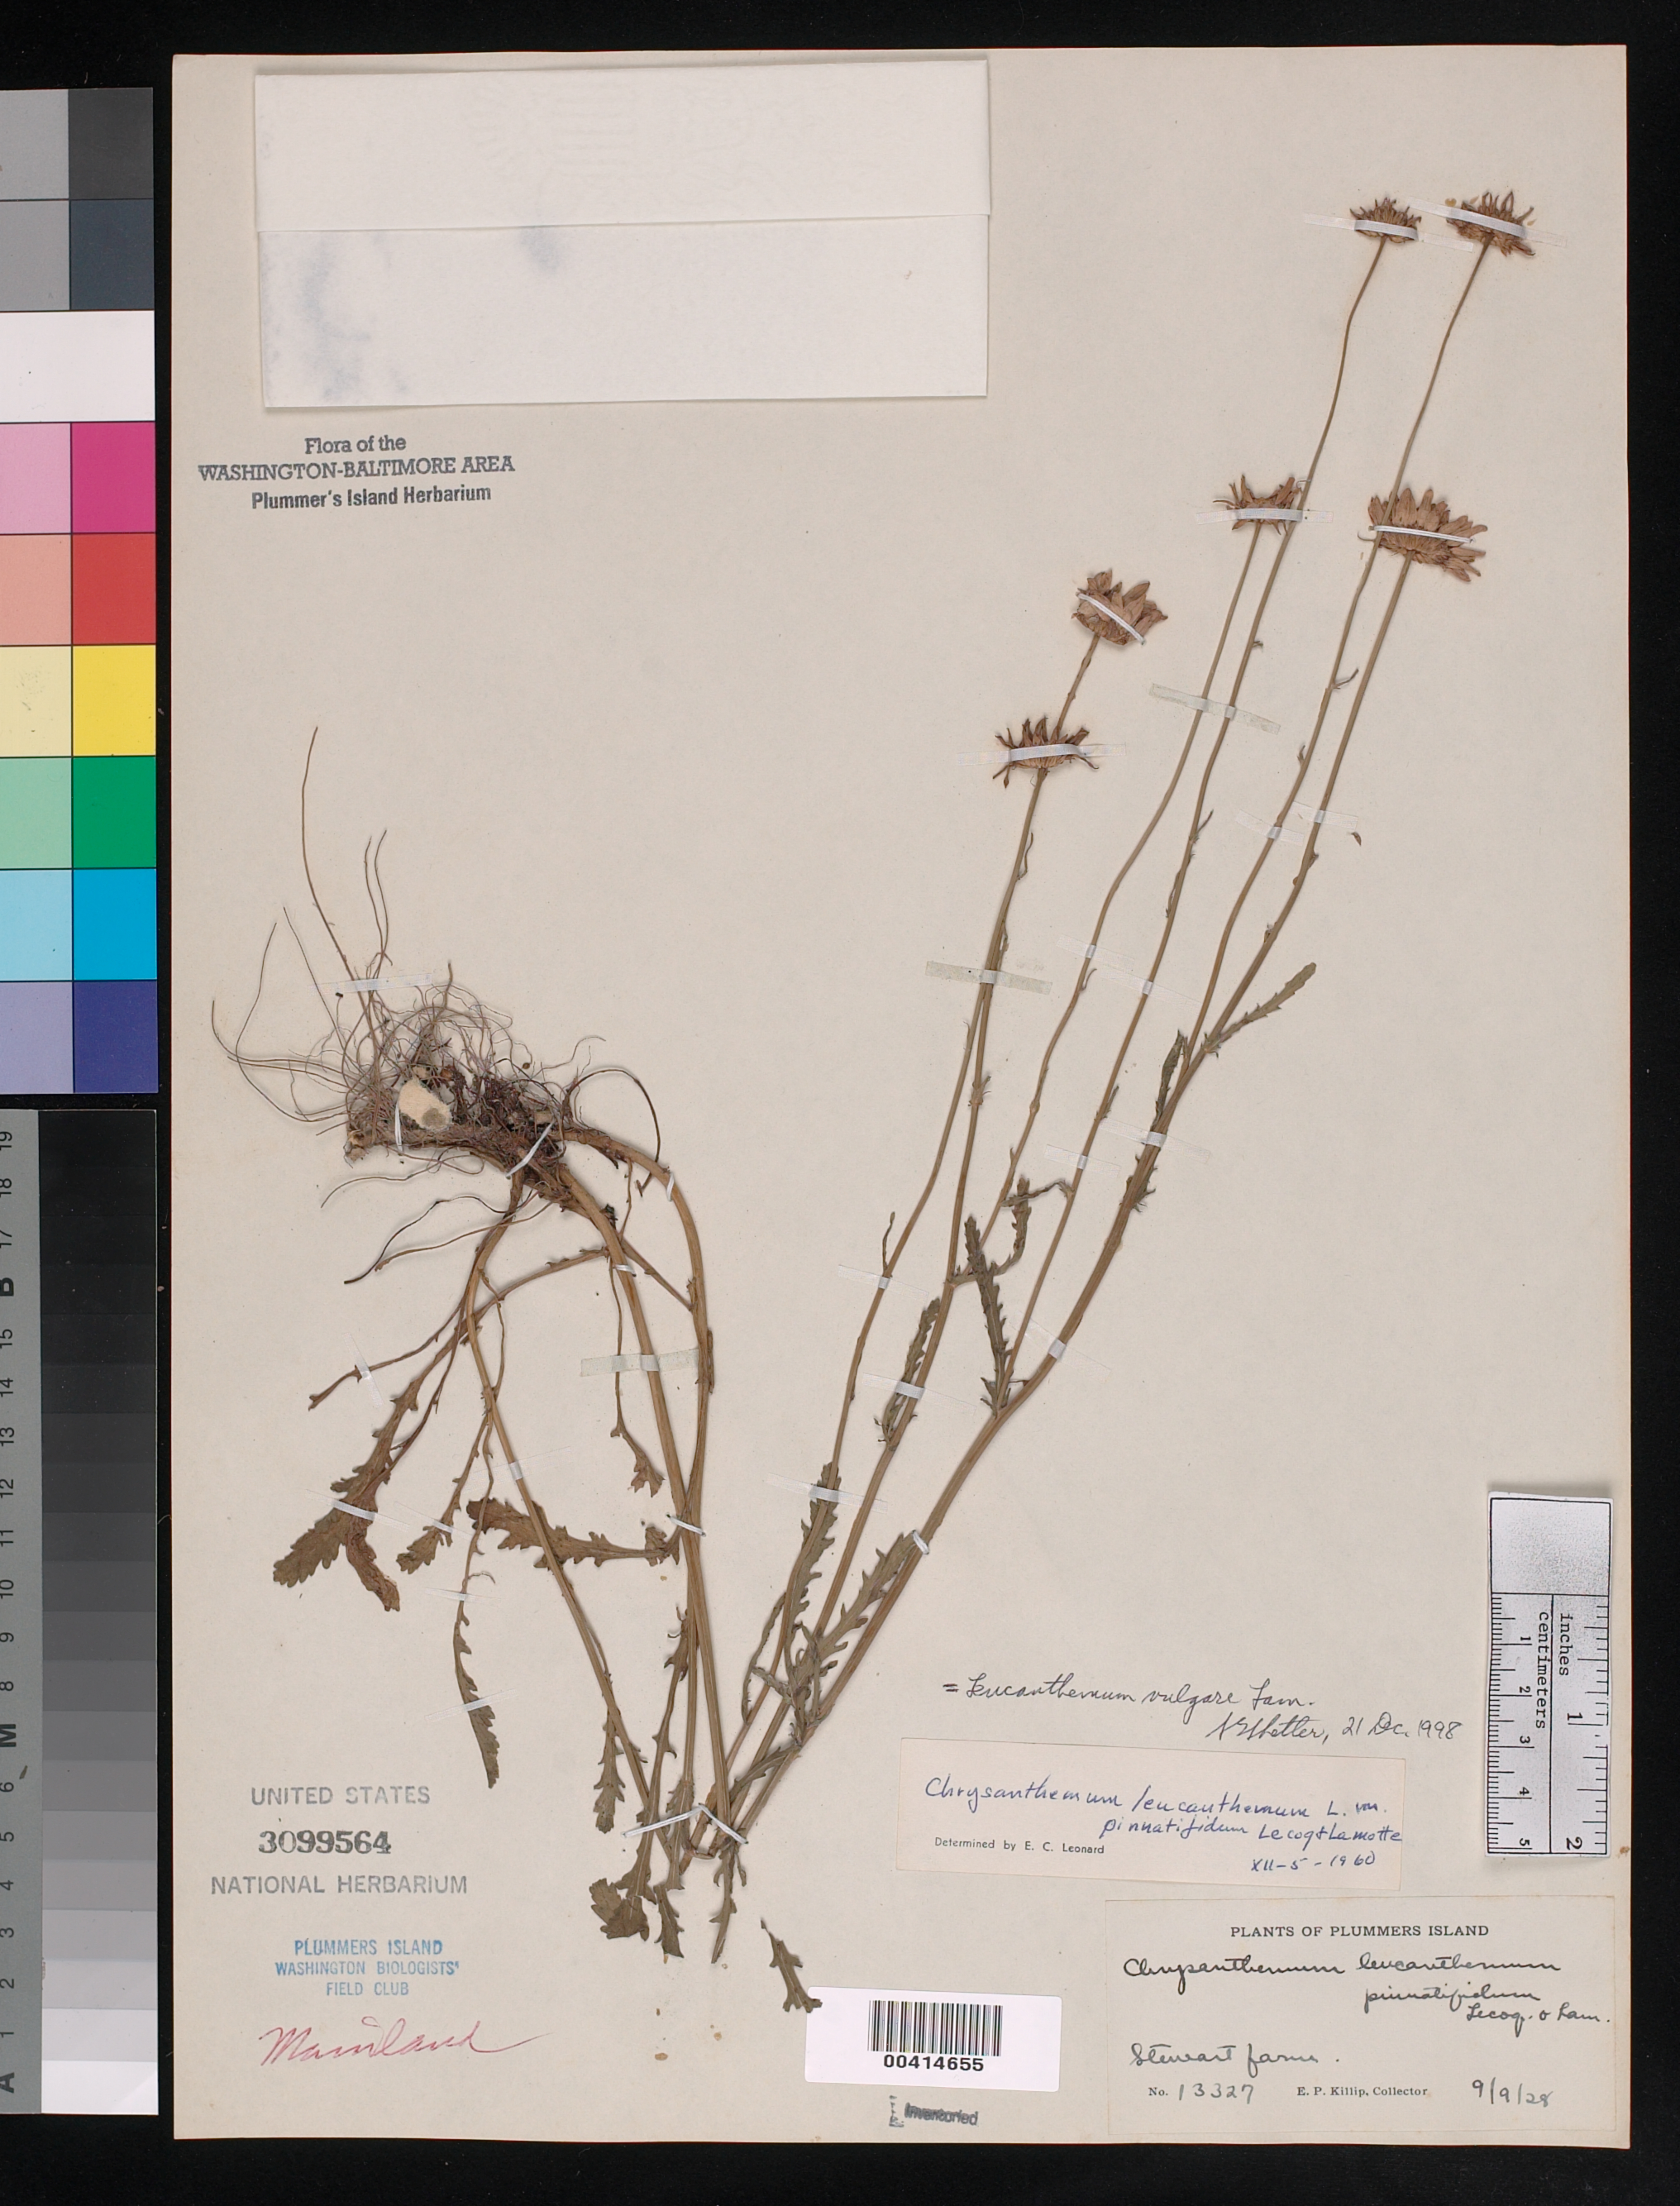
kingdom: Plantae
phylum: Tracheophyta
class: Magnoliopsida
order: Asterales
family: Asteraceae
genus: Leucanthemum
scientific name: Leucanthemum vulgare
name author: Lam.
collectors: E. P. Killip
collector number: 13327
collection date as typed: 09 Sep 1928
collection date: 1928-09-09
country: United States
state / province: Maryland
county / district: Montgomery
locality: Plummer's Island; mainland, Stewart Farm C. & O. Canal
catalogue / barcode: US 3099564